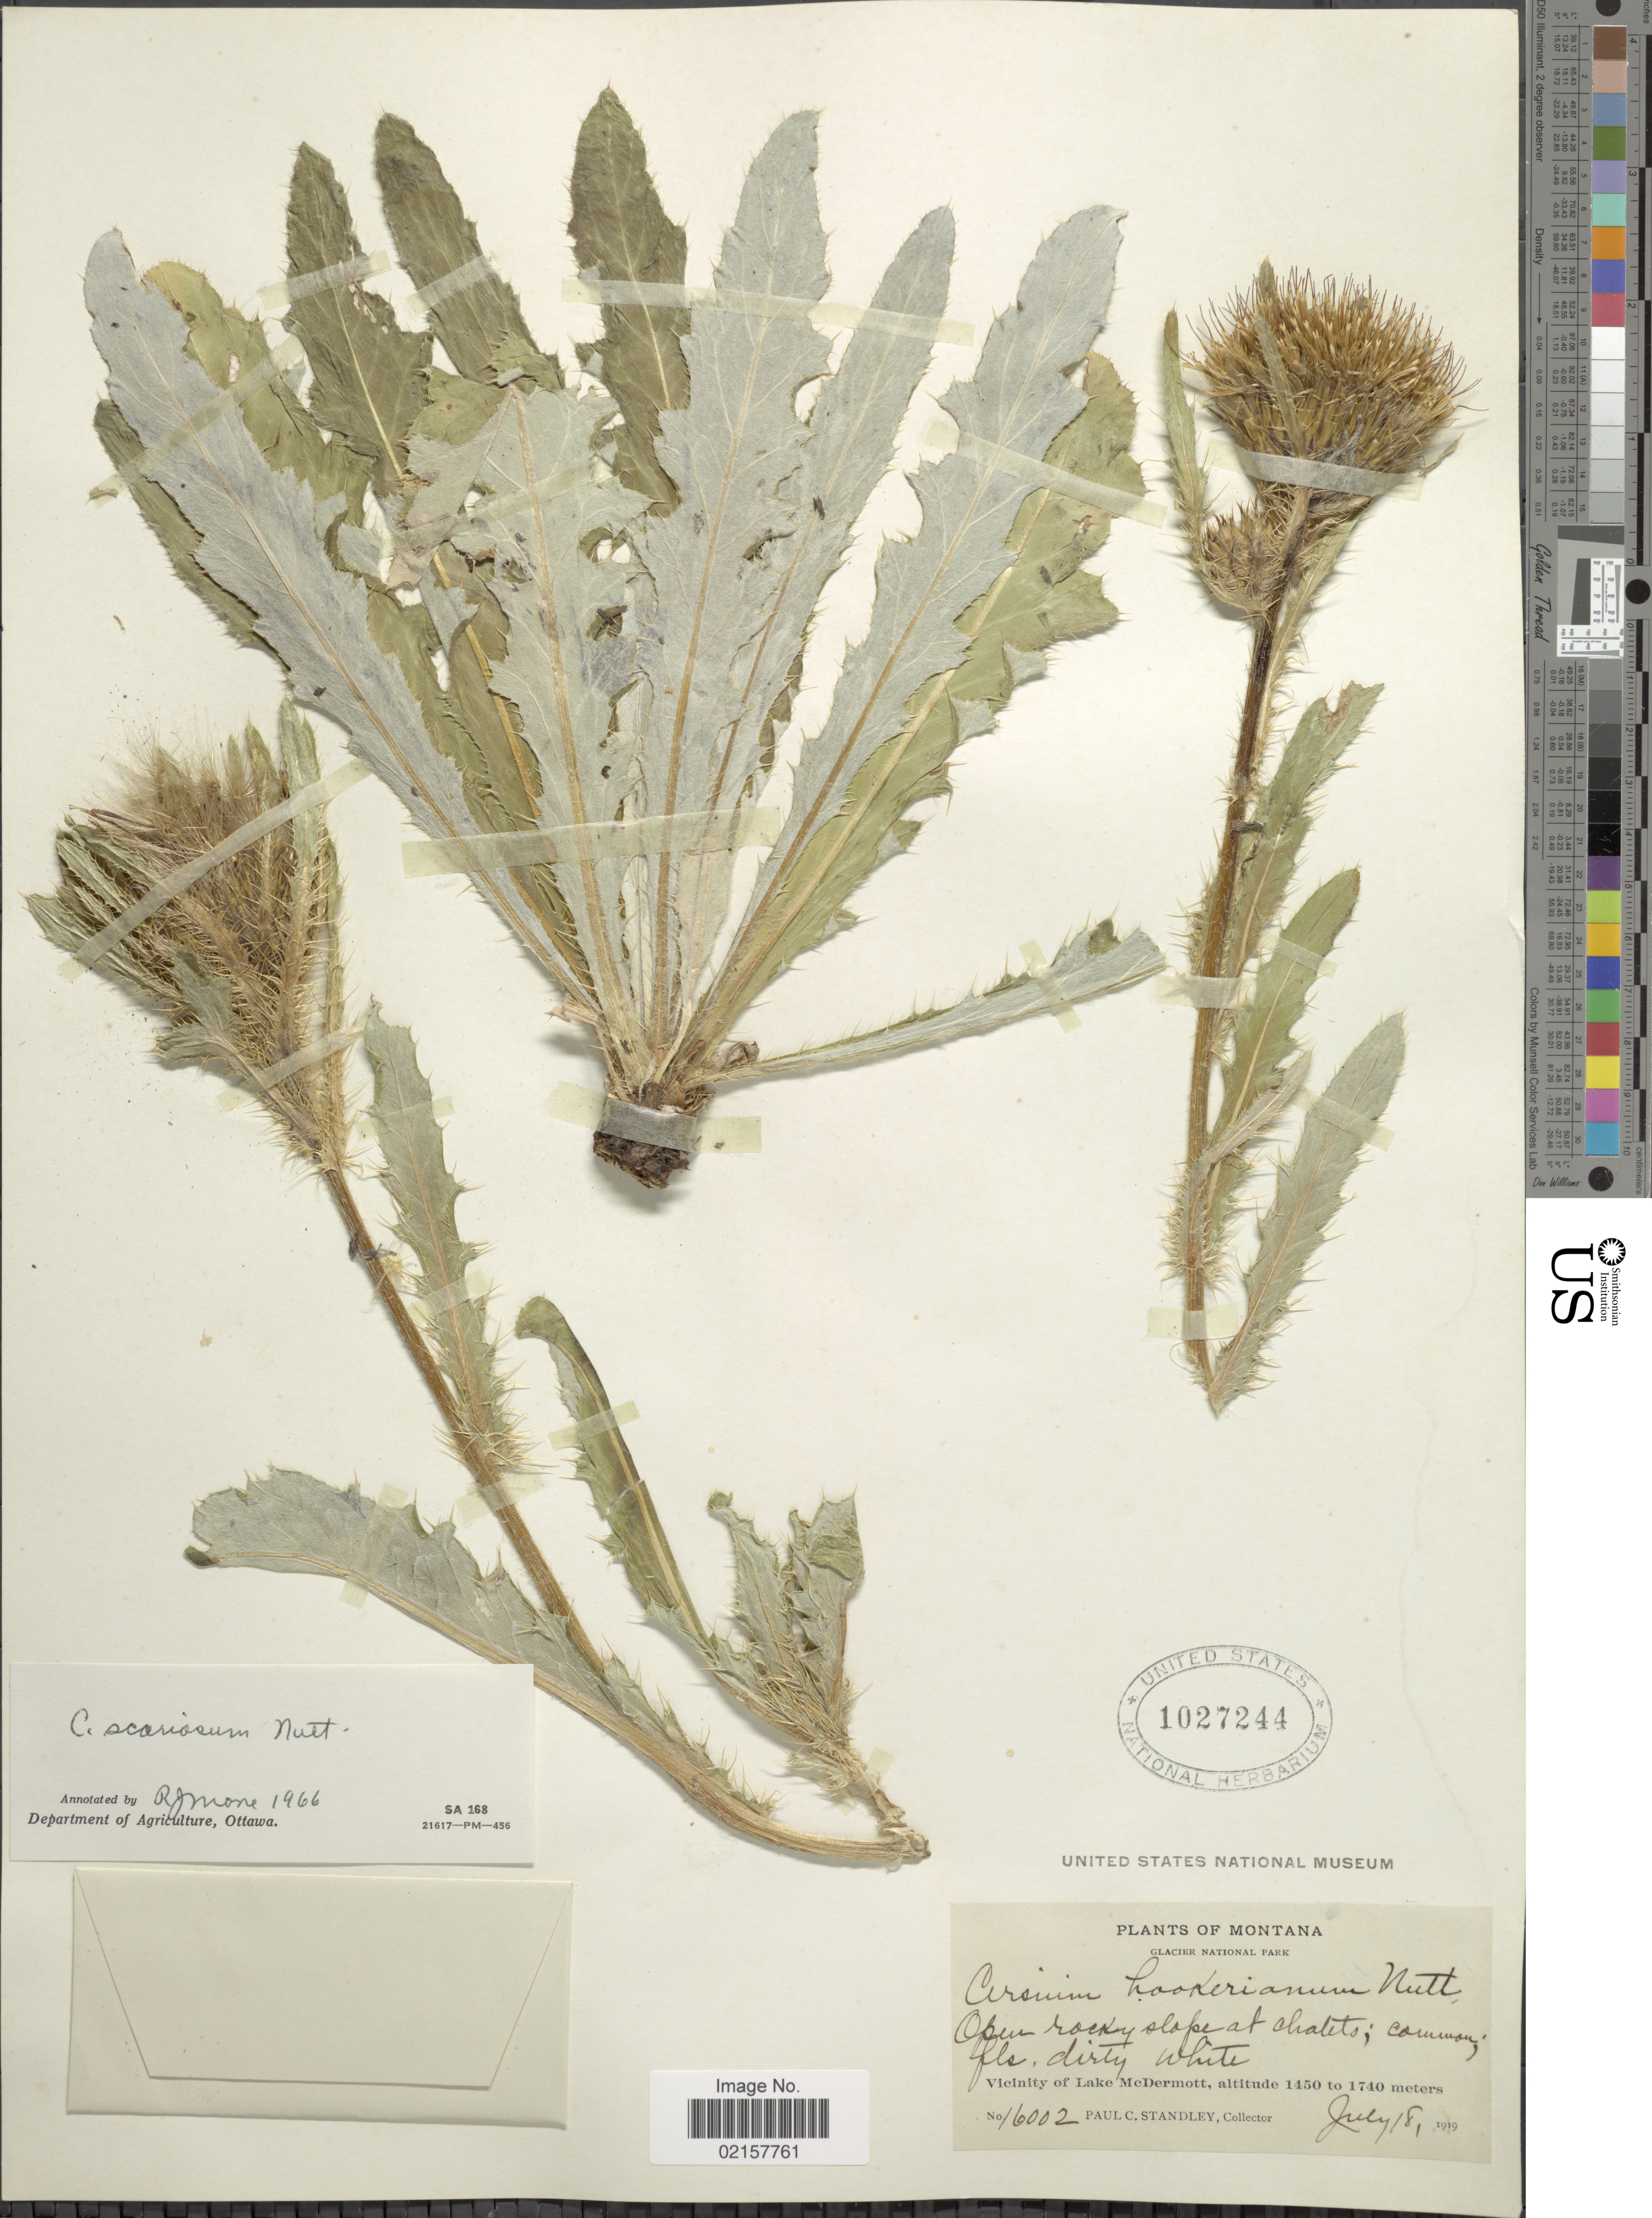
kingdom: Plantae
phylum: Tracheophyta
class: Magnoliopsida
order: Asterales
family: Asteraceae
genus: Cirsium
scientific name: Cirsium scariosum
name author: Nutt.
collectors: P. C. Standley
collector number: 16002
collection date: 1919-07-18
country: United States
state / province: Montana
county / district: Glacier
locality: Glacier National Park, open rocky slope at chalets, vicinity of Lake McDermott.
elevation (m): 1450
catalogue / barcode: US 1027244